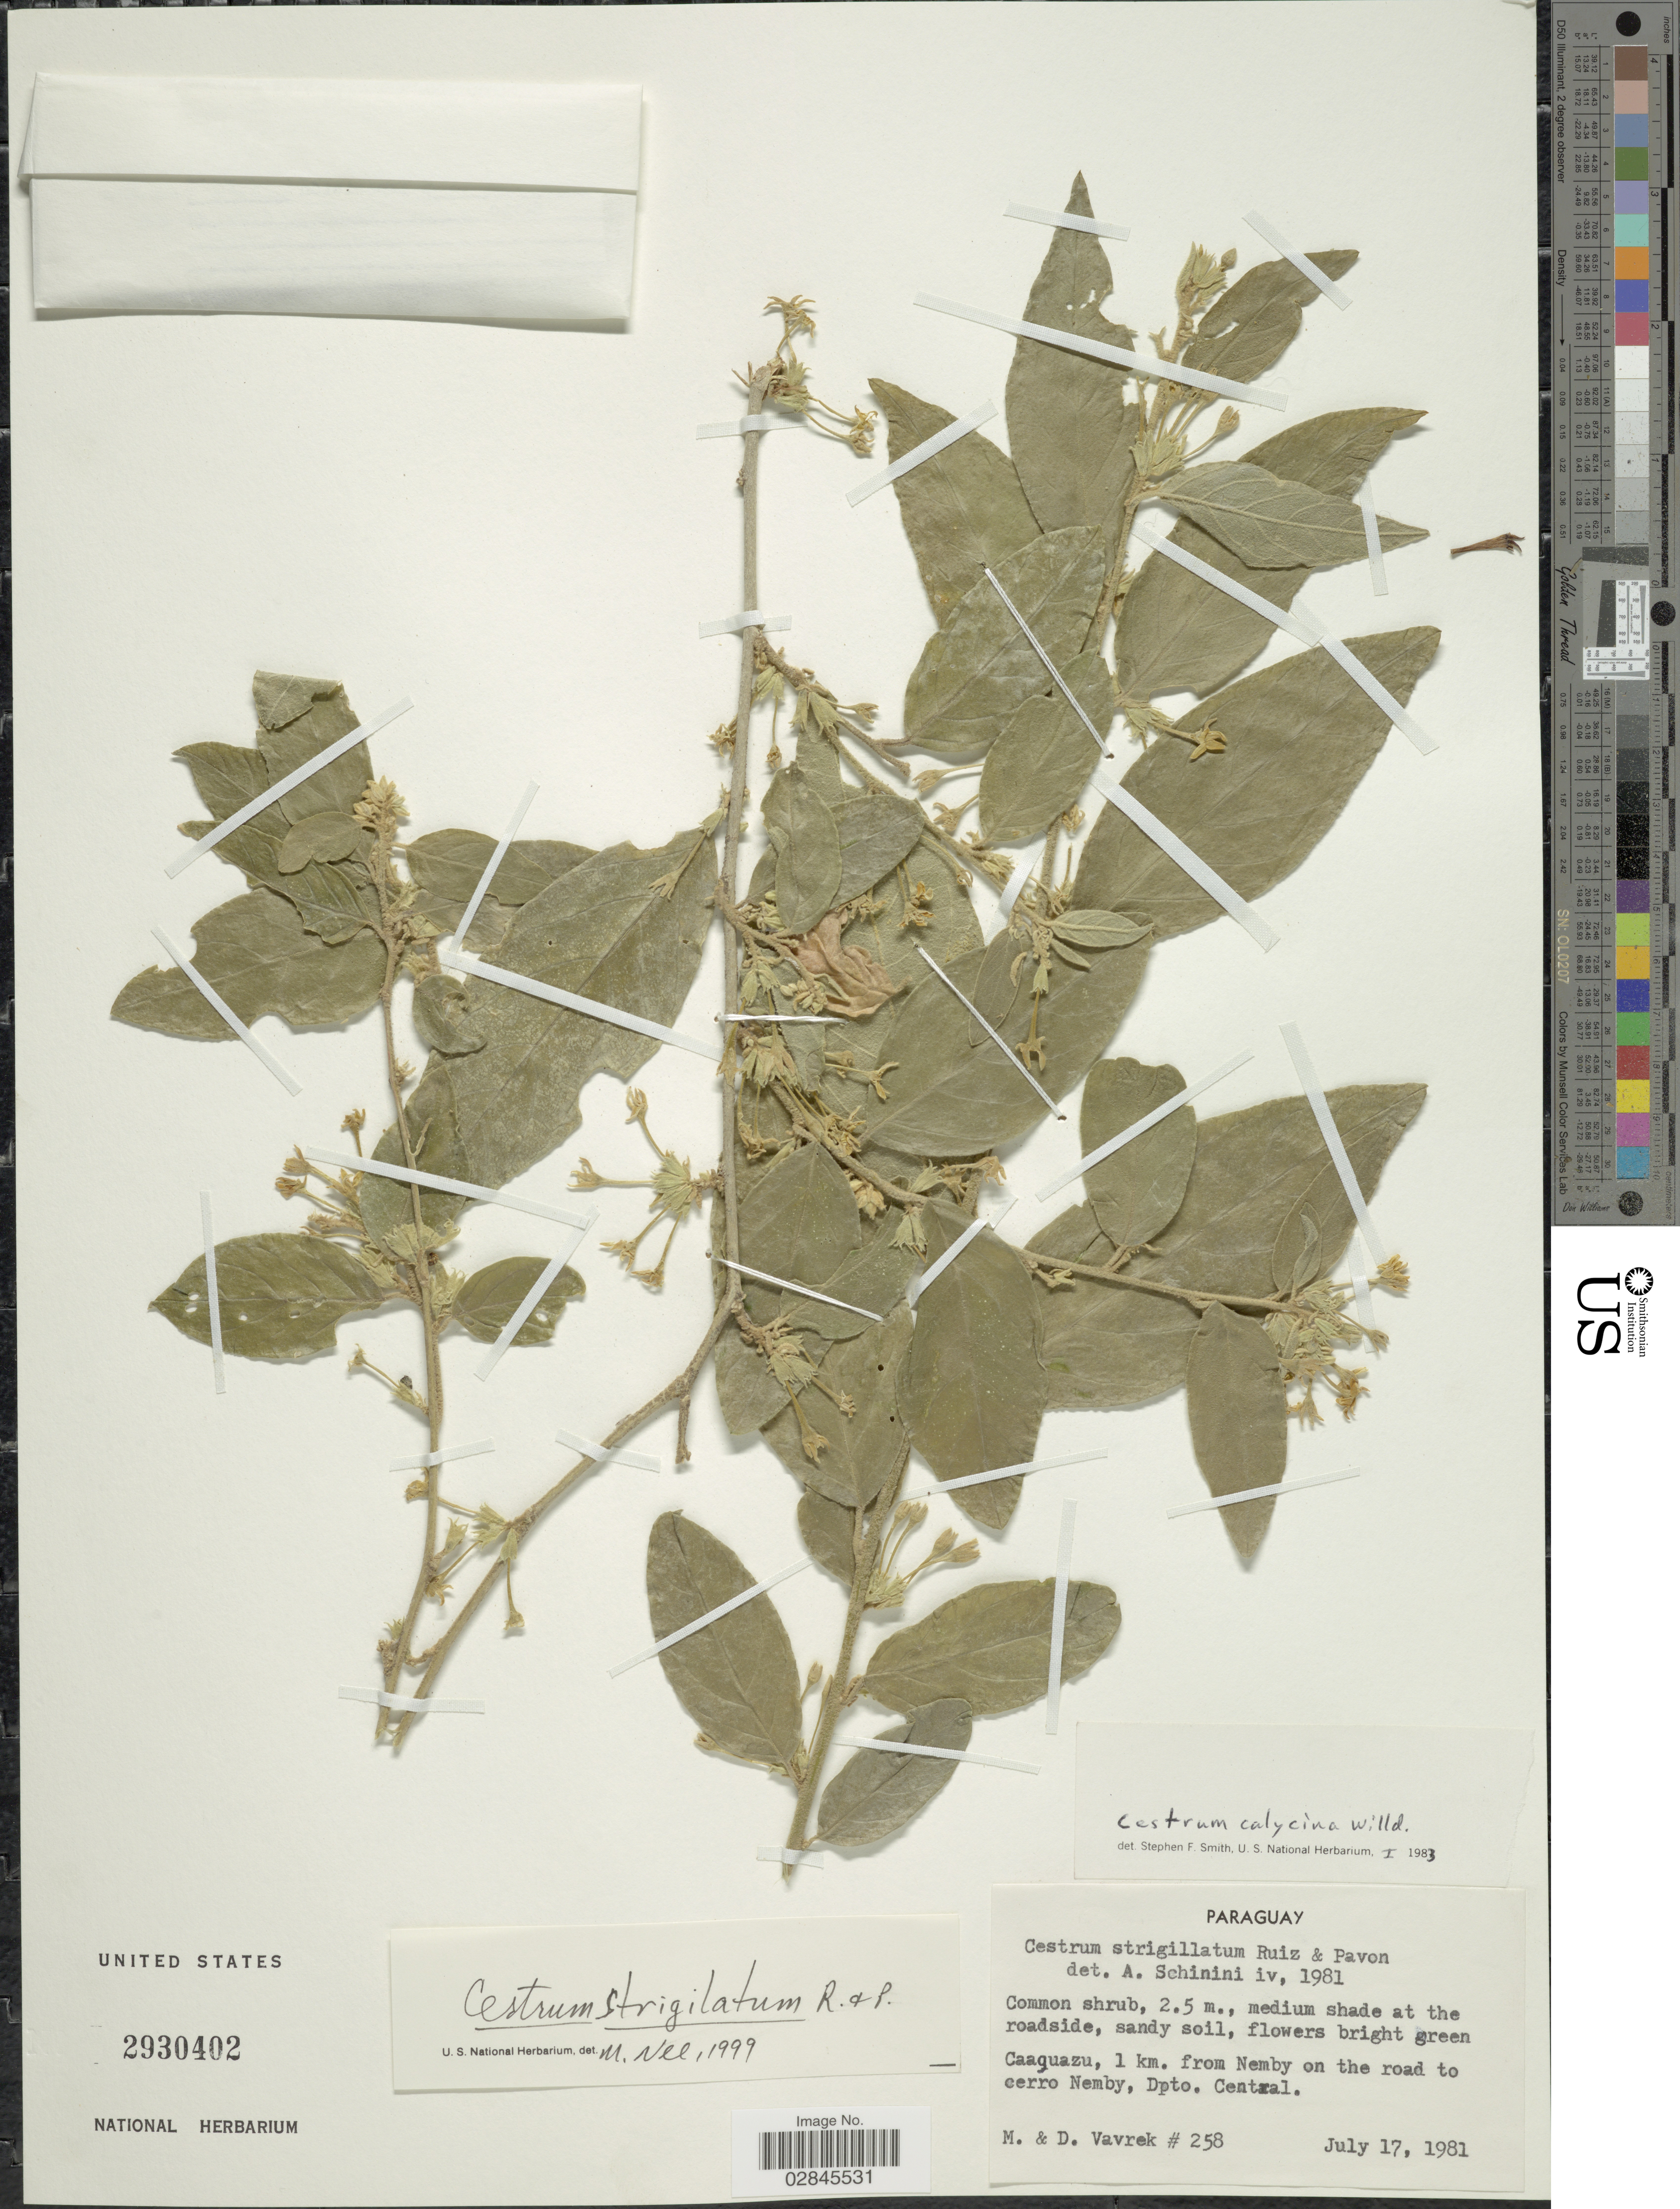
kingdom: Plantae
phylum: Tracheophyta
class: Magnoliopsida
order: Solanales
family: Solanaceae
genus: Cestrum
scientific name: Cestrum strigilatum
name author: Ruiz & Pav.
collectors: M. Vavrek & D. Vavrek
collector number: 258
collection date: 1981-07-17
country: Paraguay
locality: Caaguazu, 1 km. from Nemby on the road to cerro Nemby, Dpto. Central.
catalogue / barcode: US 2930402